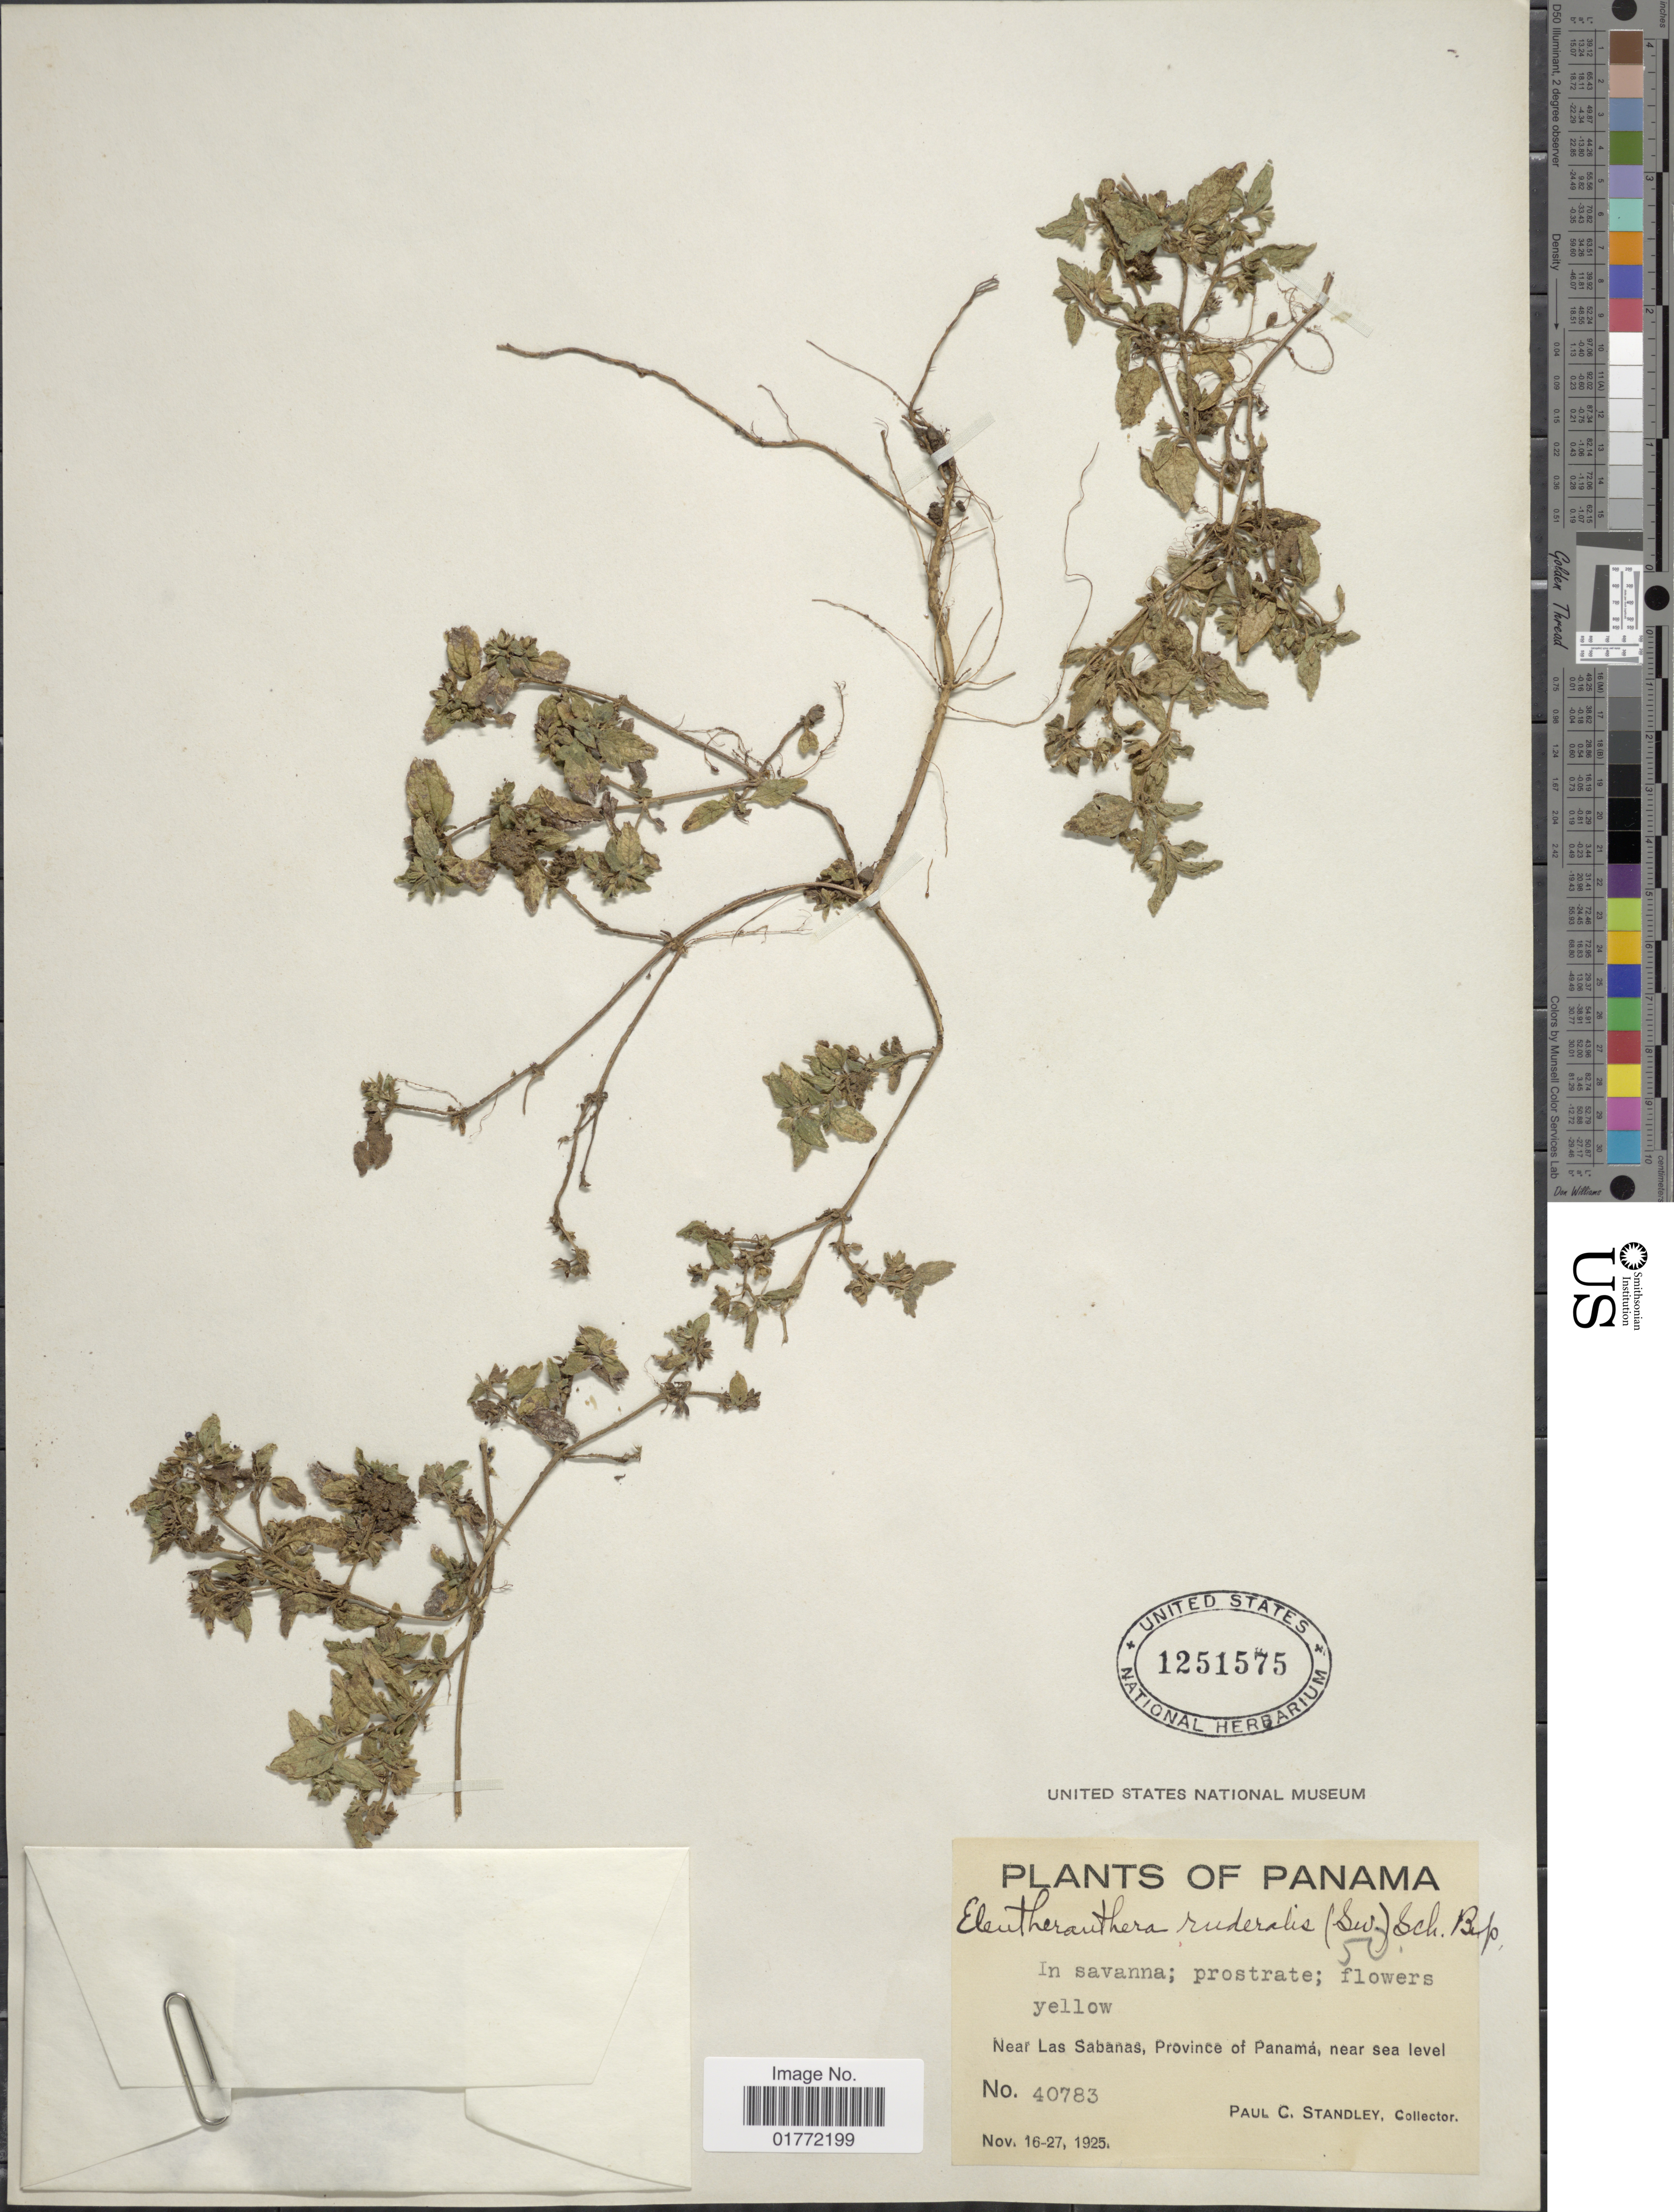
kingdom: Plantae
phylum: Tracheophyta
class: Magnoliopsida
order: Asterales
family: Asteraceae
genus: Eleutheranthera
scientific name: Eleutheranthera ruderalis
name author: (Sw.) Sch. Bip.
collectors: P. C. Standley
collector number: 40783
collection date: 1925-11-16/1925-11-27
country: Panama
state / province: Panamá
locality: Near Las Sabanas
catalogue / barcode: US 1251575